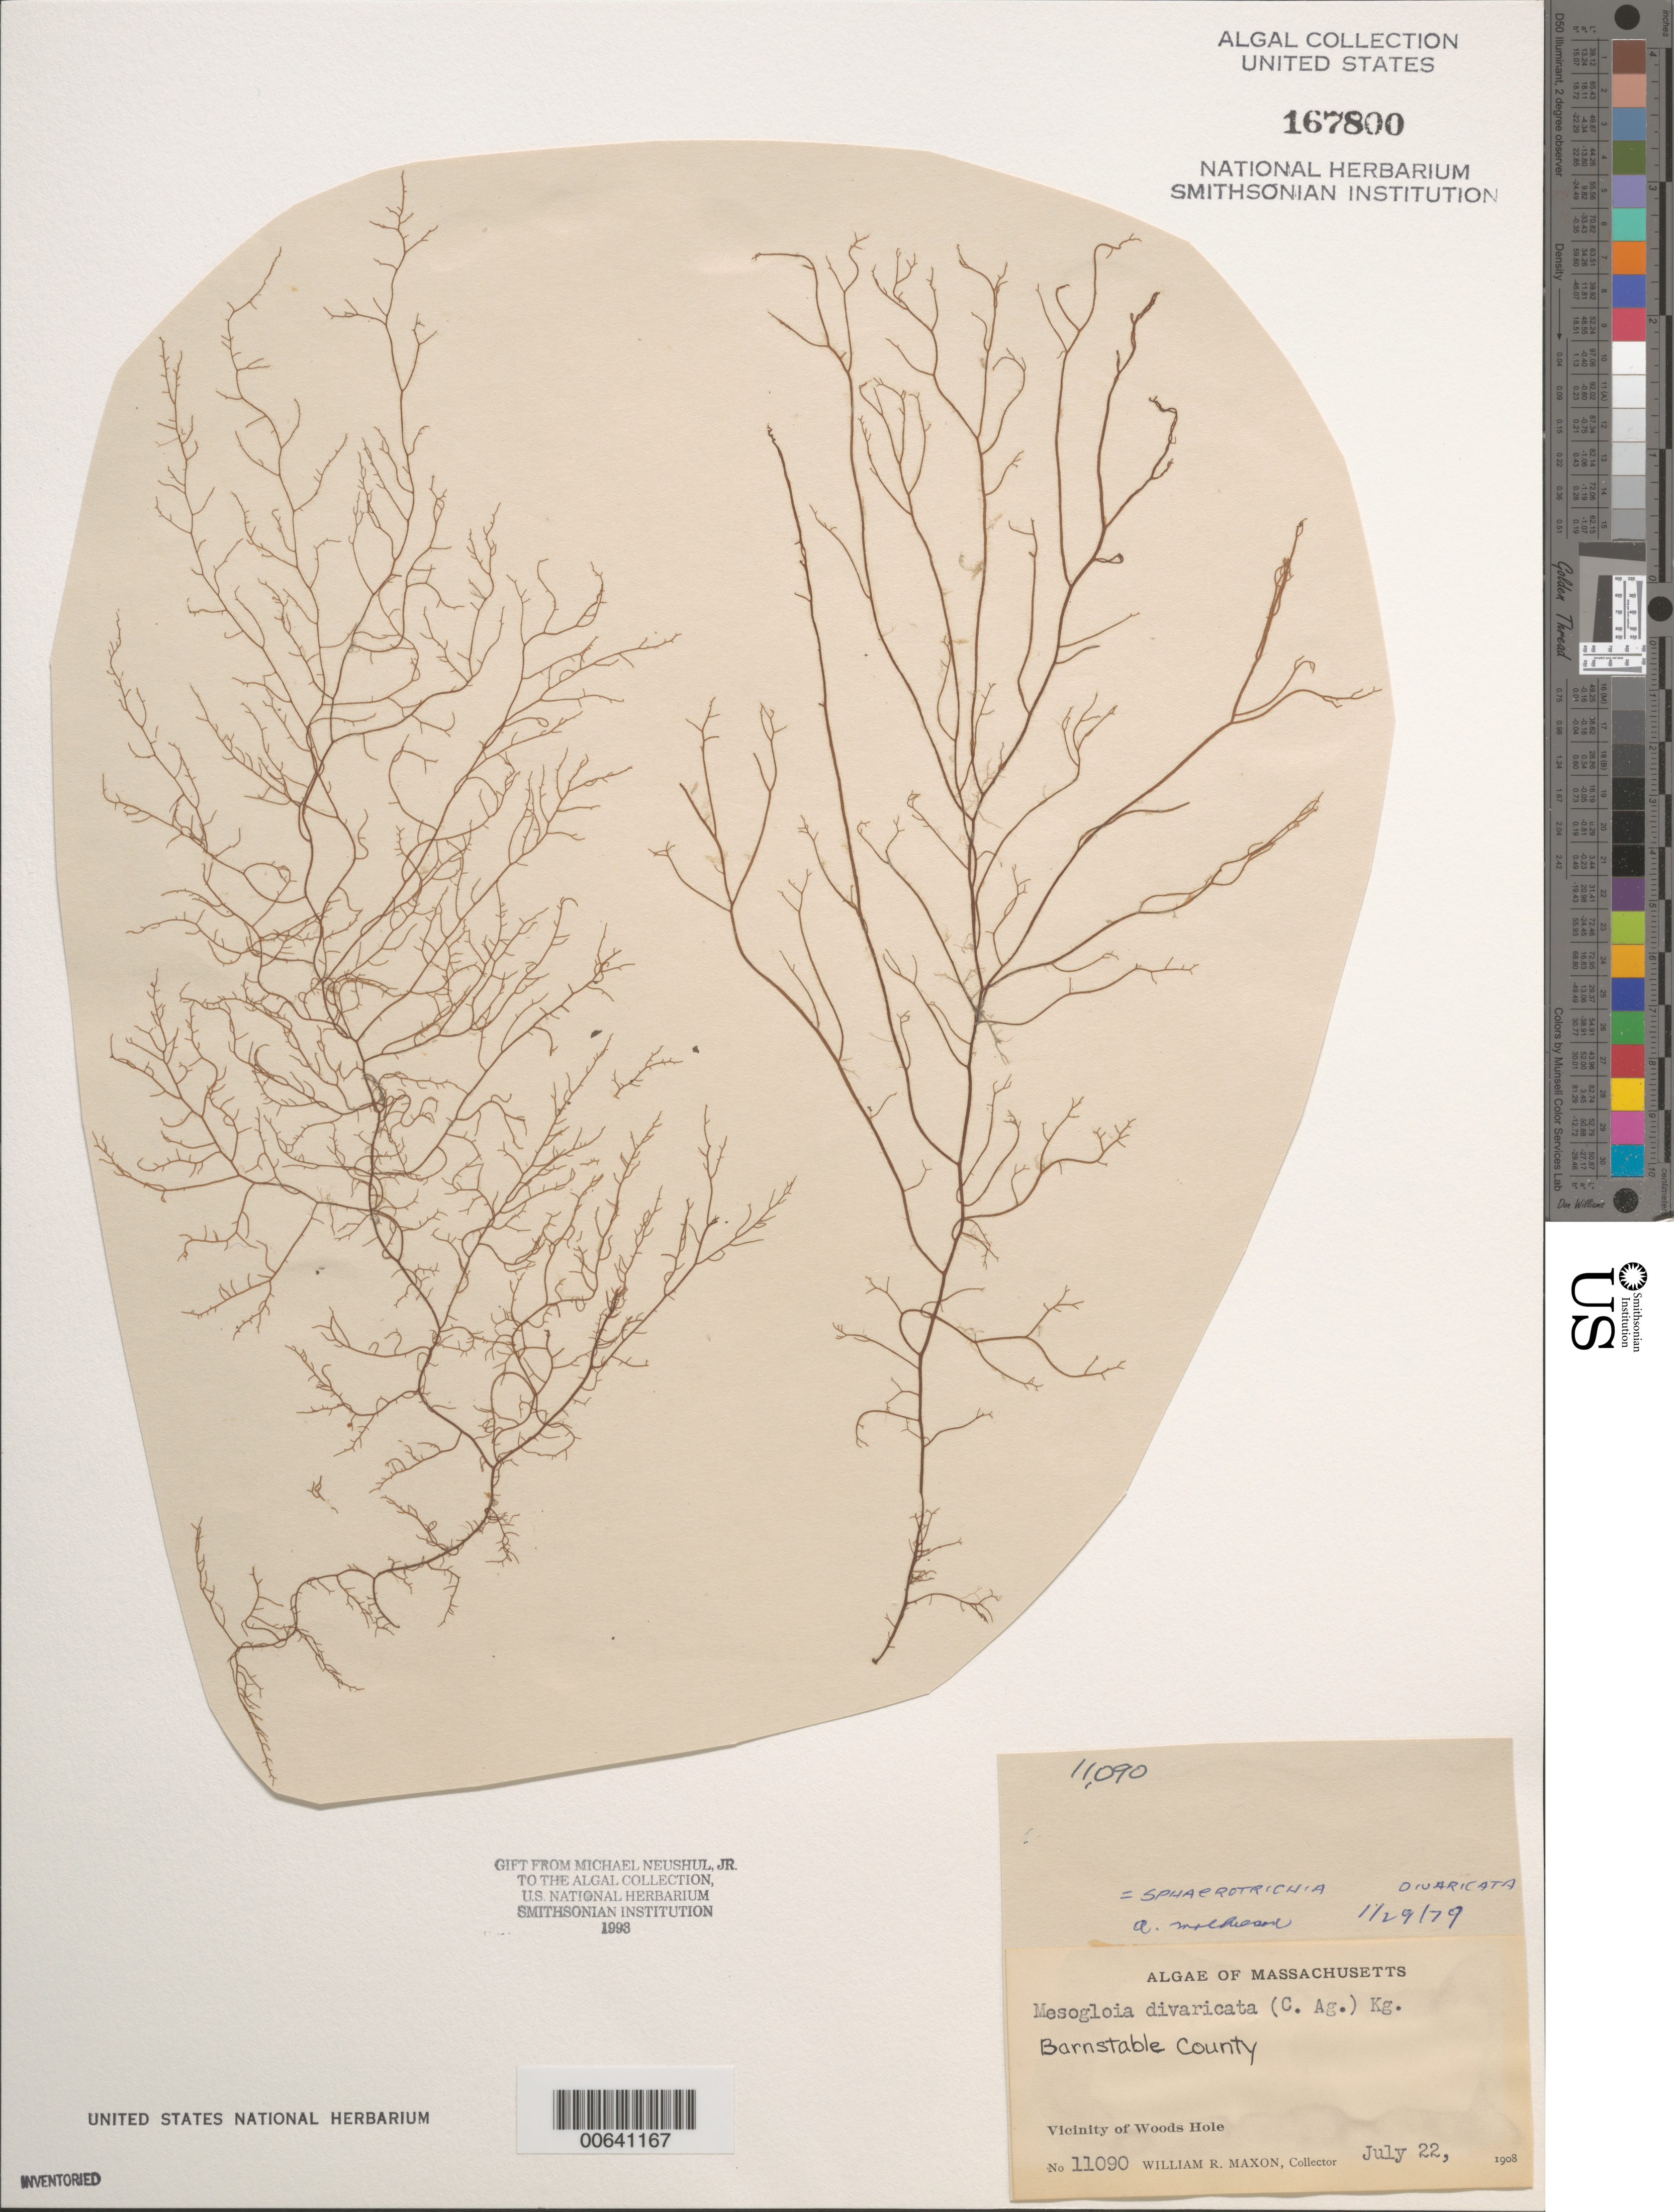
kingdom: Chromista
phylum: Ochrophyta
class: Phaeophyceae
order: Ectocarpales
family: Chordariaceae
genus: Sphaerotrichia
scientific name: Sphaerotrichia divaricata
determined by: Mathieson, A. C.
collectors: W. R. Maxon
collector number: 11090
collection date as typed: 22 Jul 1908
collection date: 1908-07-22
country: United States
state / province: Massachusetts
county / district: Barnstable County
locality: Woods Hole area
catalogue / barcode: US 167800